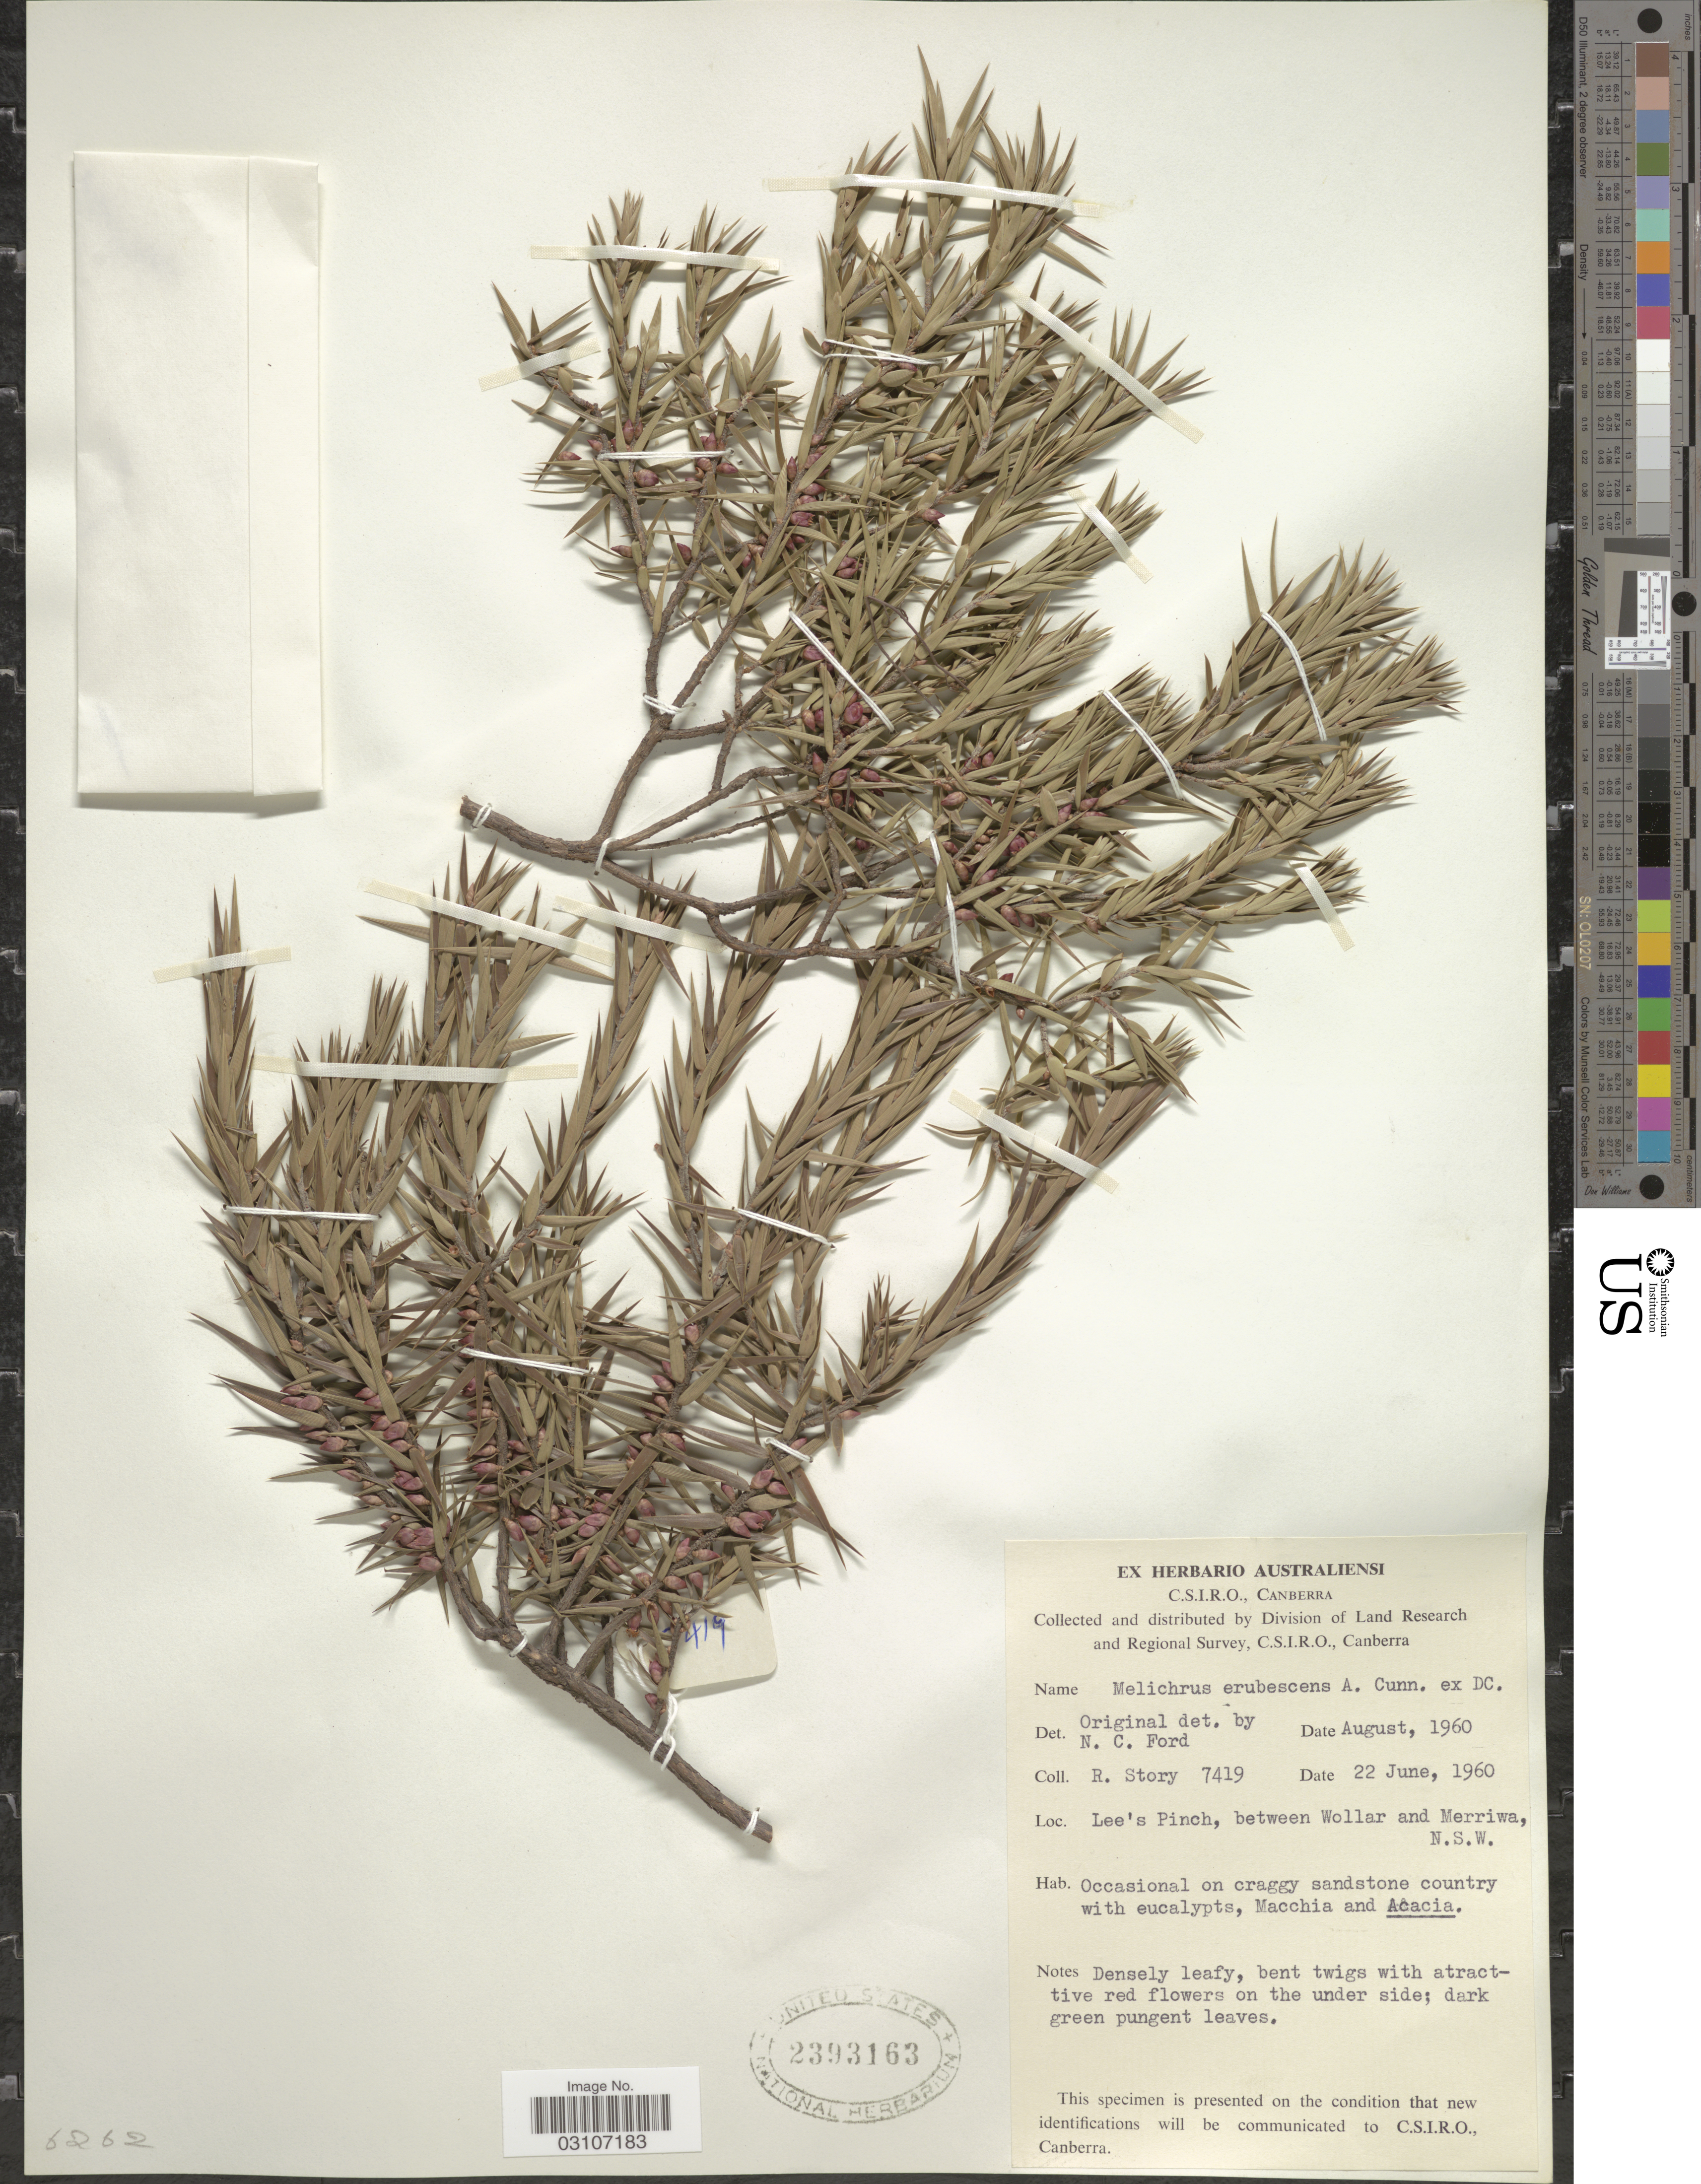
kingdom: Plantae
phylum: Tracheophyta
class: Magnoliopsida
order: Ericales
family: Ericaceae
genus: Melichrus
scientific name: Melichrus urceolatus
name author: R. Br.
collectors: R. Story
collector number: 7419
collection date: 1960-06-22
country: Australia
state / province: New South Wales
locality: Lee's Pinch, between Wollar and Merriwa, N.S.W.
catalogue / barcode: US 2393163